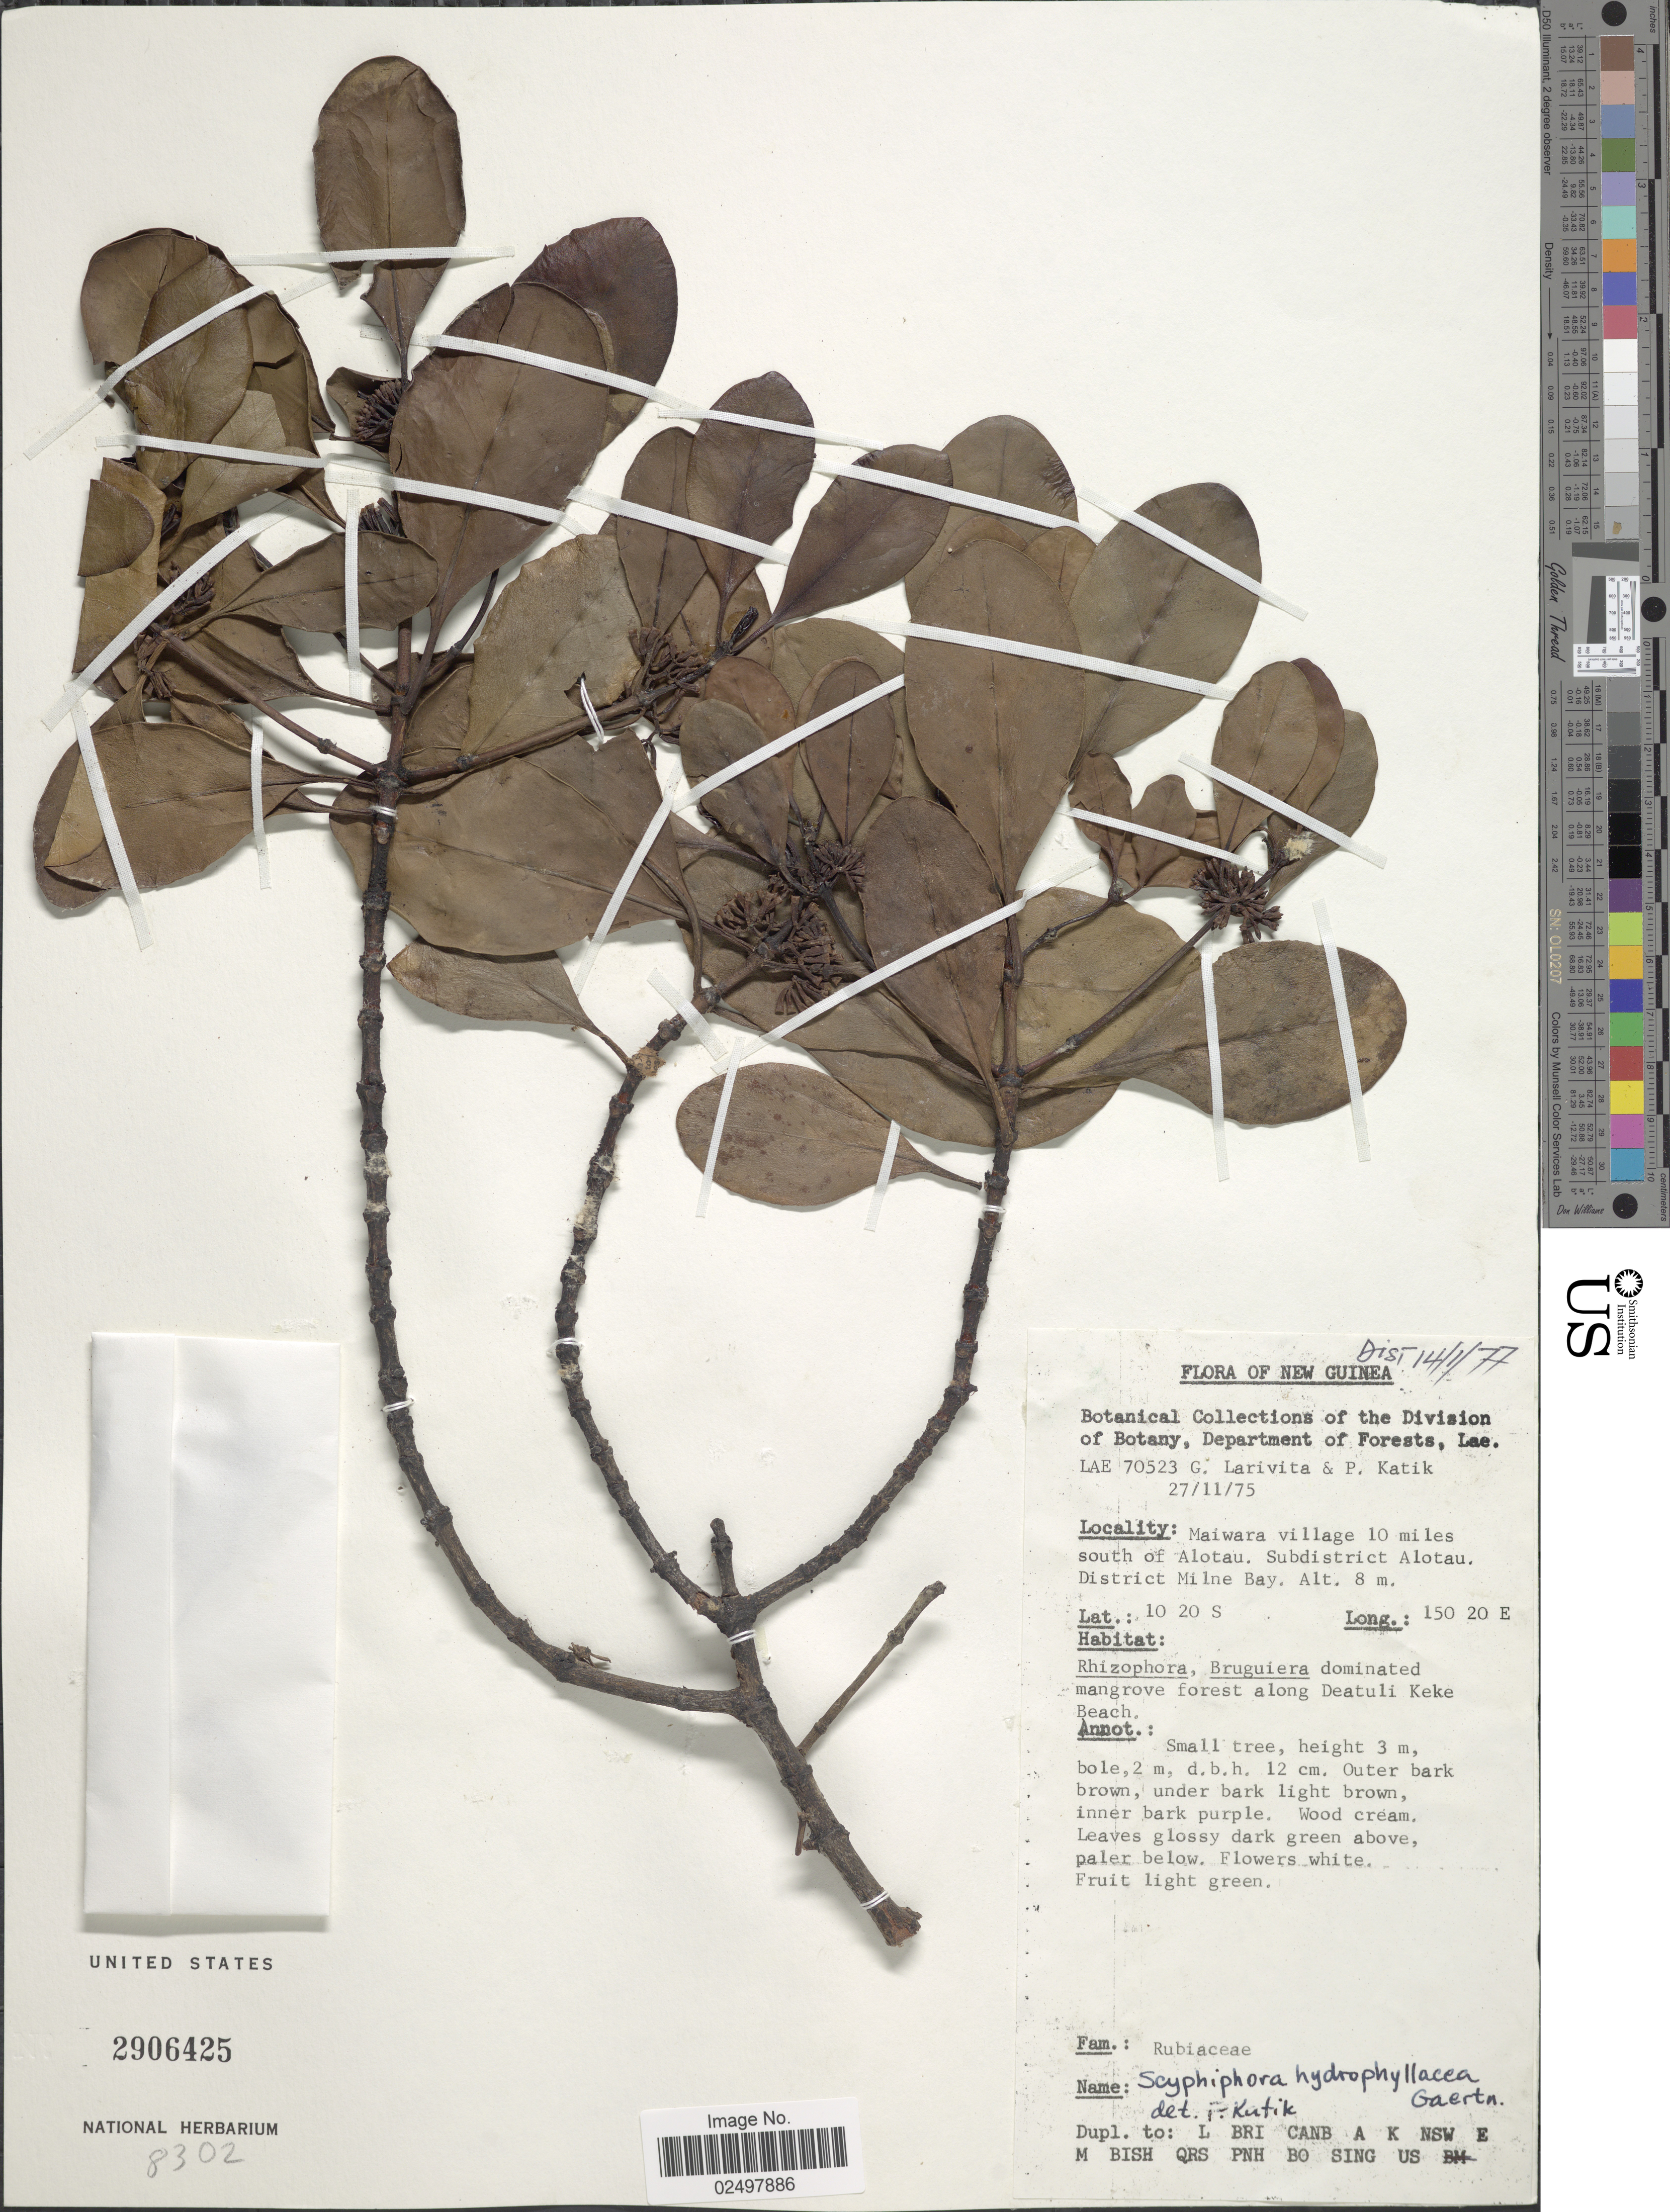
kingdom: Plantae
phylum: Tracheophyta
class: Magnoliopsida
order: Gentianales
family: Rubiaceae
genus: Scyphiphora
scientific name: Scyphiphora hydrophyllacea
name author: Gaertn.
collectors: G. Larivita & P. Katik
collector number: LAE70523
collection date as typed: Transcribed d/m/y: 27/11/75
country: Papua New Guinea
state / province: Milne Bay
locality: New Guinea, Maiwara village 10 miles south of Alotau, subdistrict Alotau, District Milne Bay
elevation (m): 8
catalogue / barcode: US 2906425